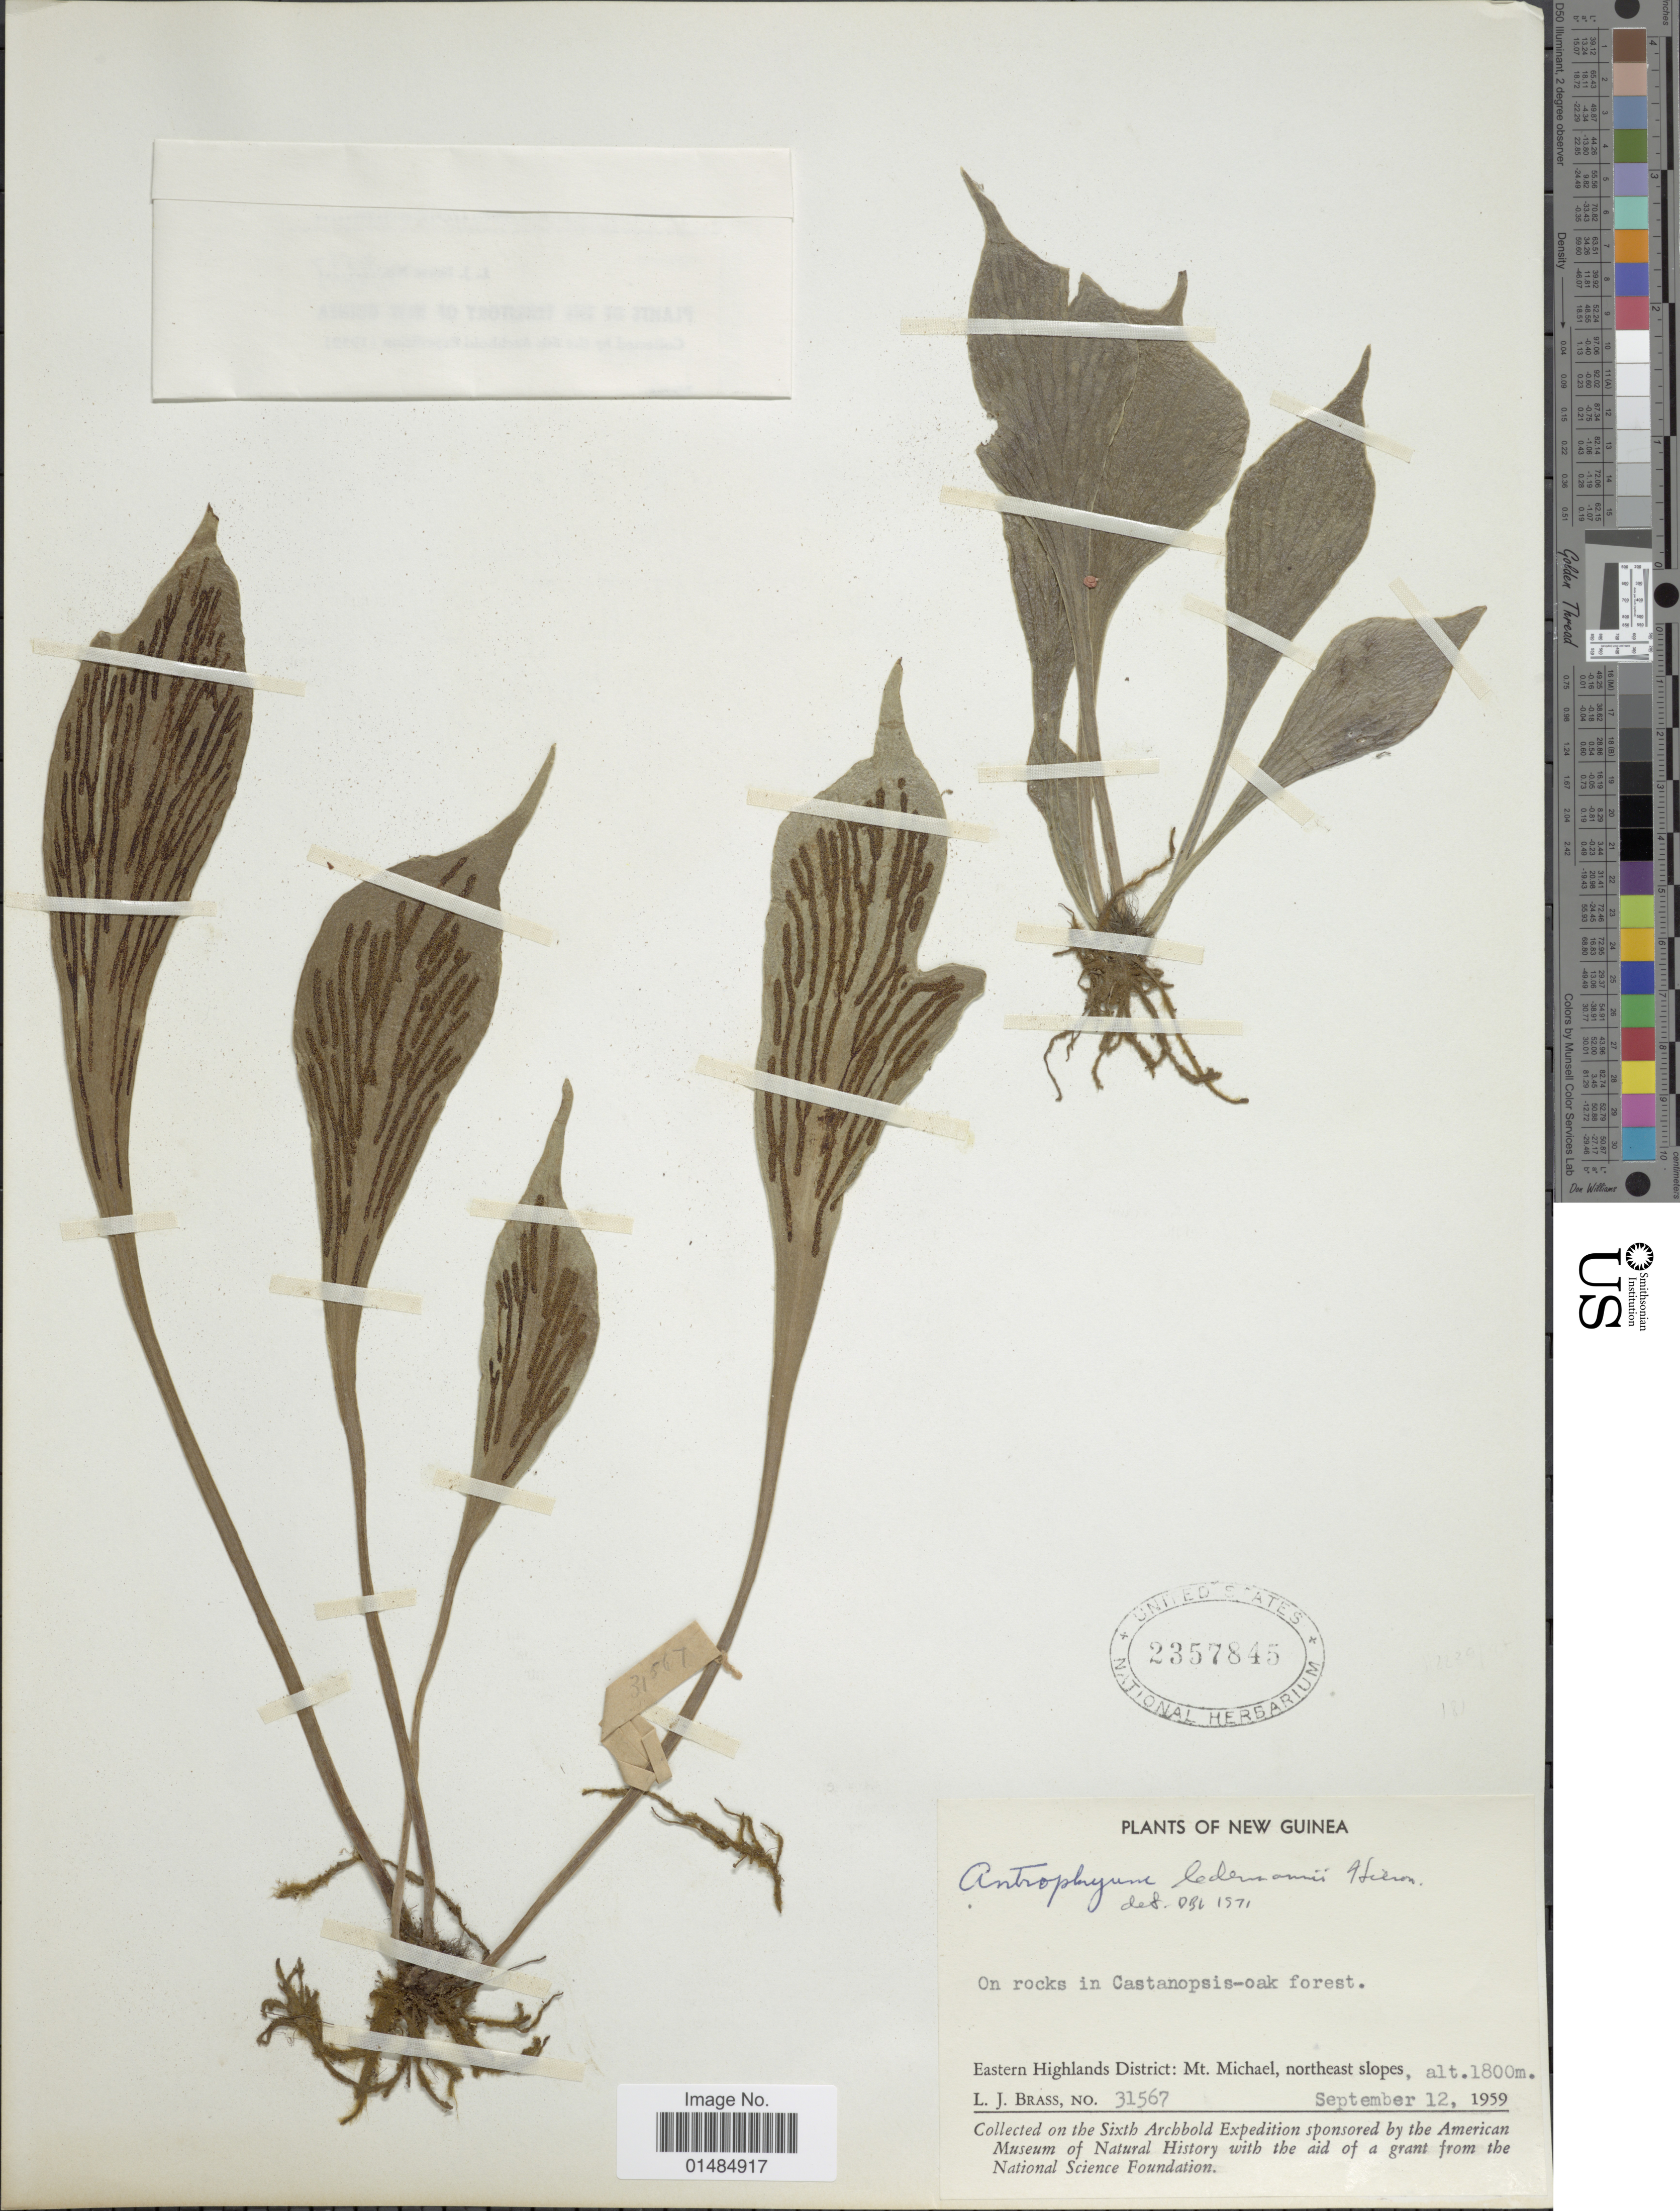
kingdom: Plantae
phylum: Tracheophyta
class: Polypodiopsida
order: Polypodiales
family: Pteridaceae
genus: Antrophyum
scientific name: Antrophyum ledermannii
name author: Hieron.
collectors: L. J. Brass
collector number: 31567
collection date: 1959-09-12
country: Papua New Guinea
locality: New Guinea, Eastern Highlands District: Mt. Michael, northeast slopes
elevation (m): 1800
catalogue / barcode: US 2357845